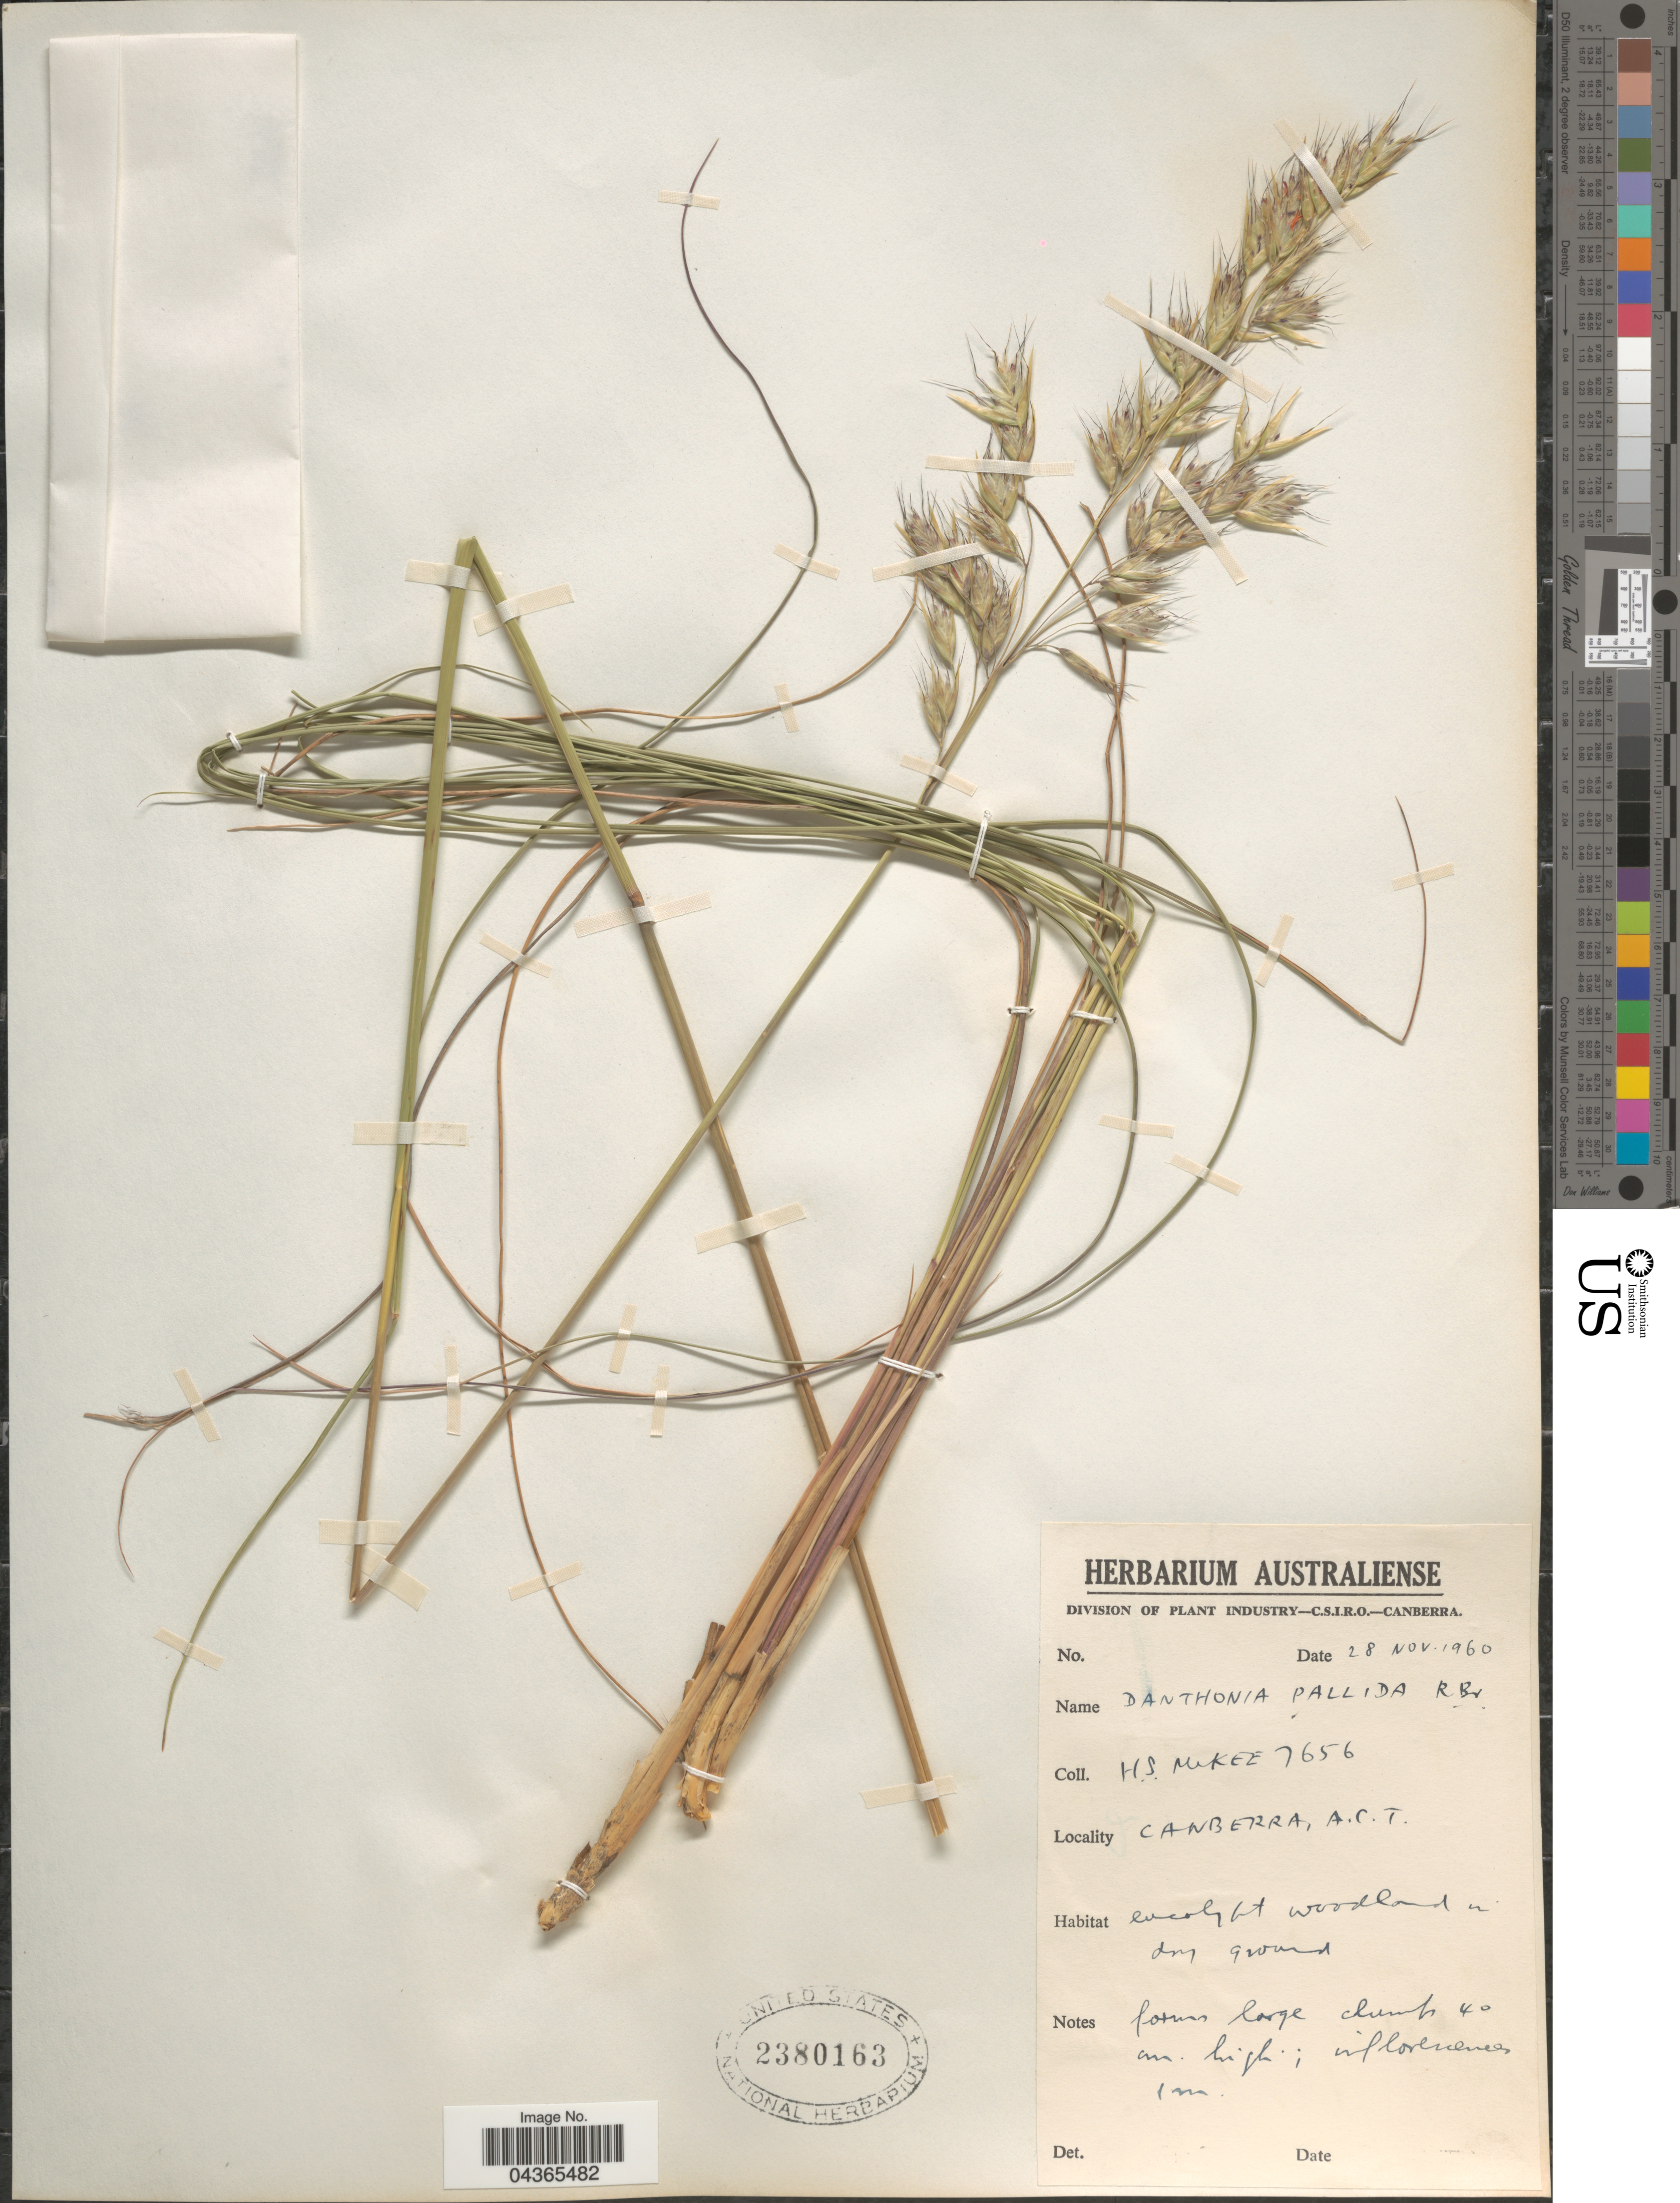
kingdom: Plantae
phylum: Tracheophyta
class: Liliopsida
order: Poales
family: Poaceae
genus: Rytidosperma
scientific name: Rytidosperma pallidum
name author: (R. Br.) A.M. Humphreys & H.P. Linder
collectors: H. S. McKee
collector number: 7656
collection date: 1960-11-28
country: Australia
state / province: Australian Capital Territory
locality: Canberra, A.C.T.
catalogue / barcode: US 2380163